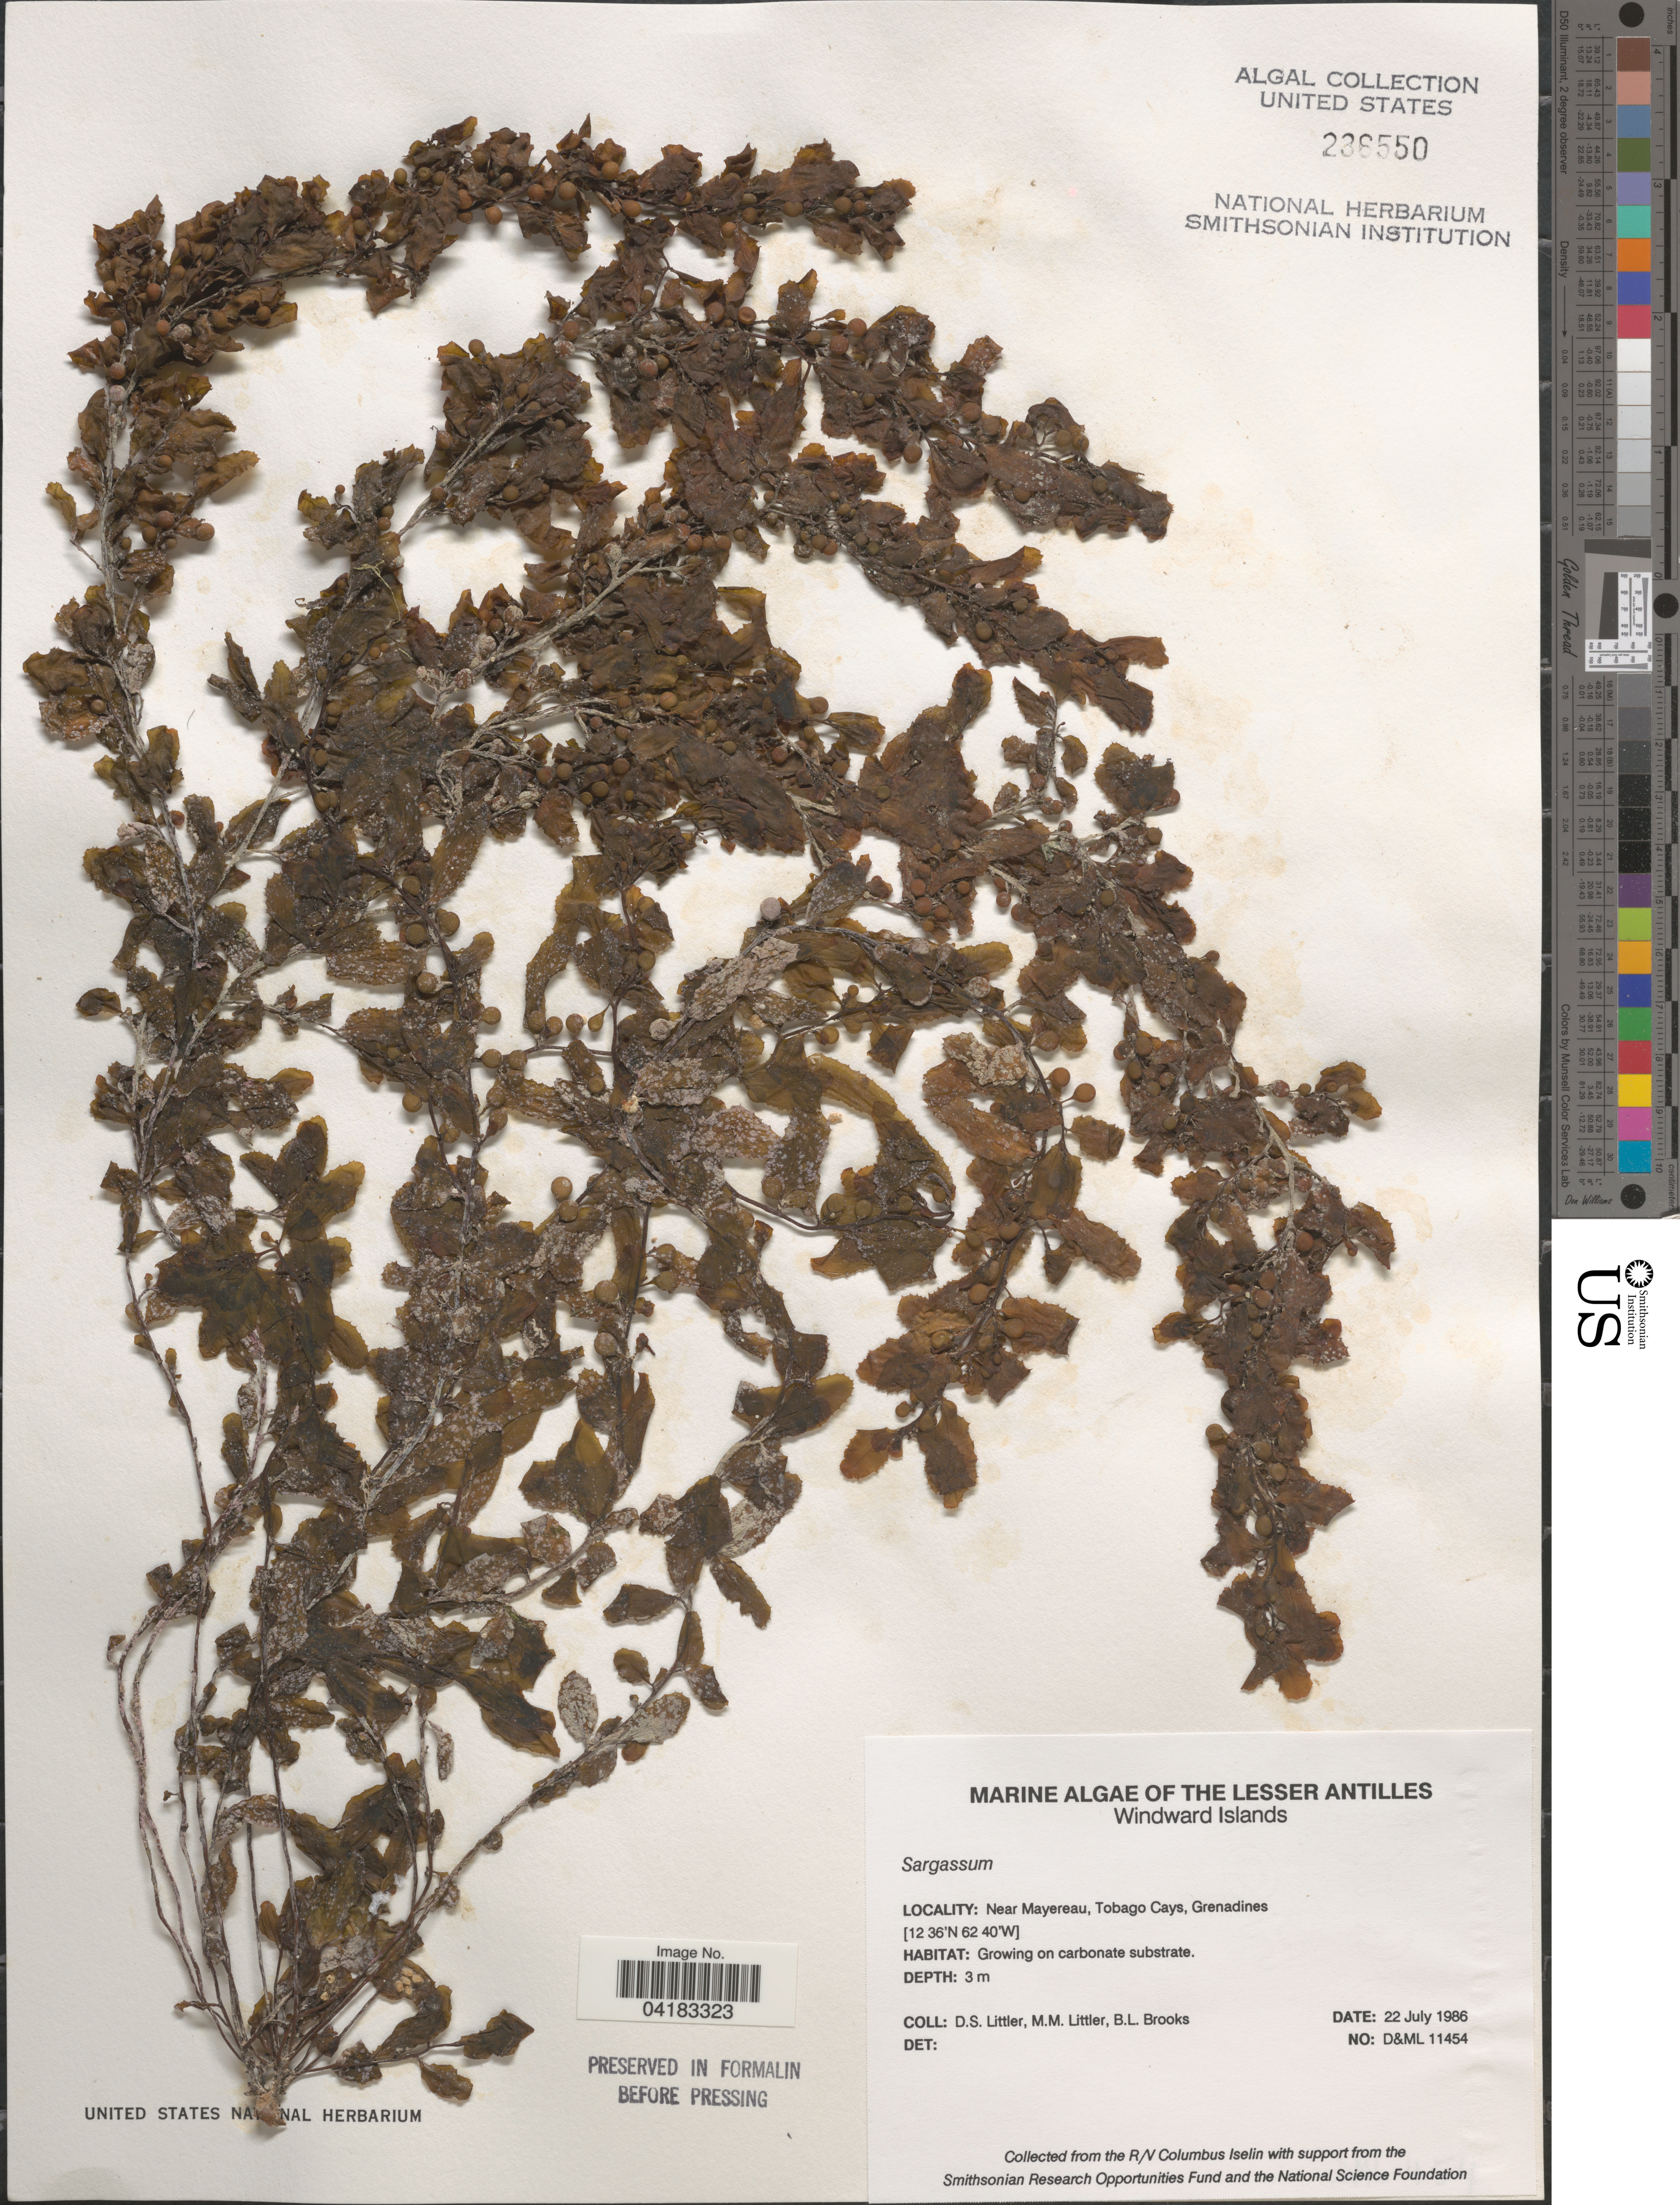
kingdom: Chromista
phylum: Ochrophyta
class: Phaeophyceae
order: Fucales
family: Sargassaceae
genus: Sargassum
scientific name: Sargassum sp.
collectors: D. S. Littler & B. Brooks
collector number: D&ML11454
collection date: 1986-07-22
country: St. Vincent - Grenadines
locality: The Lesser Antilles. Windward Islands. Near Mayereau, Tobago Cays, Grenadines.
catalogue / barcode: US 236550